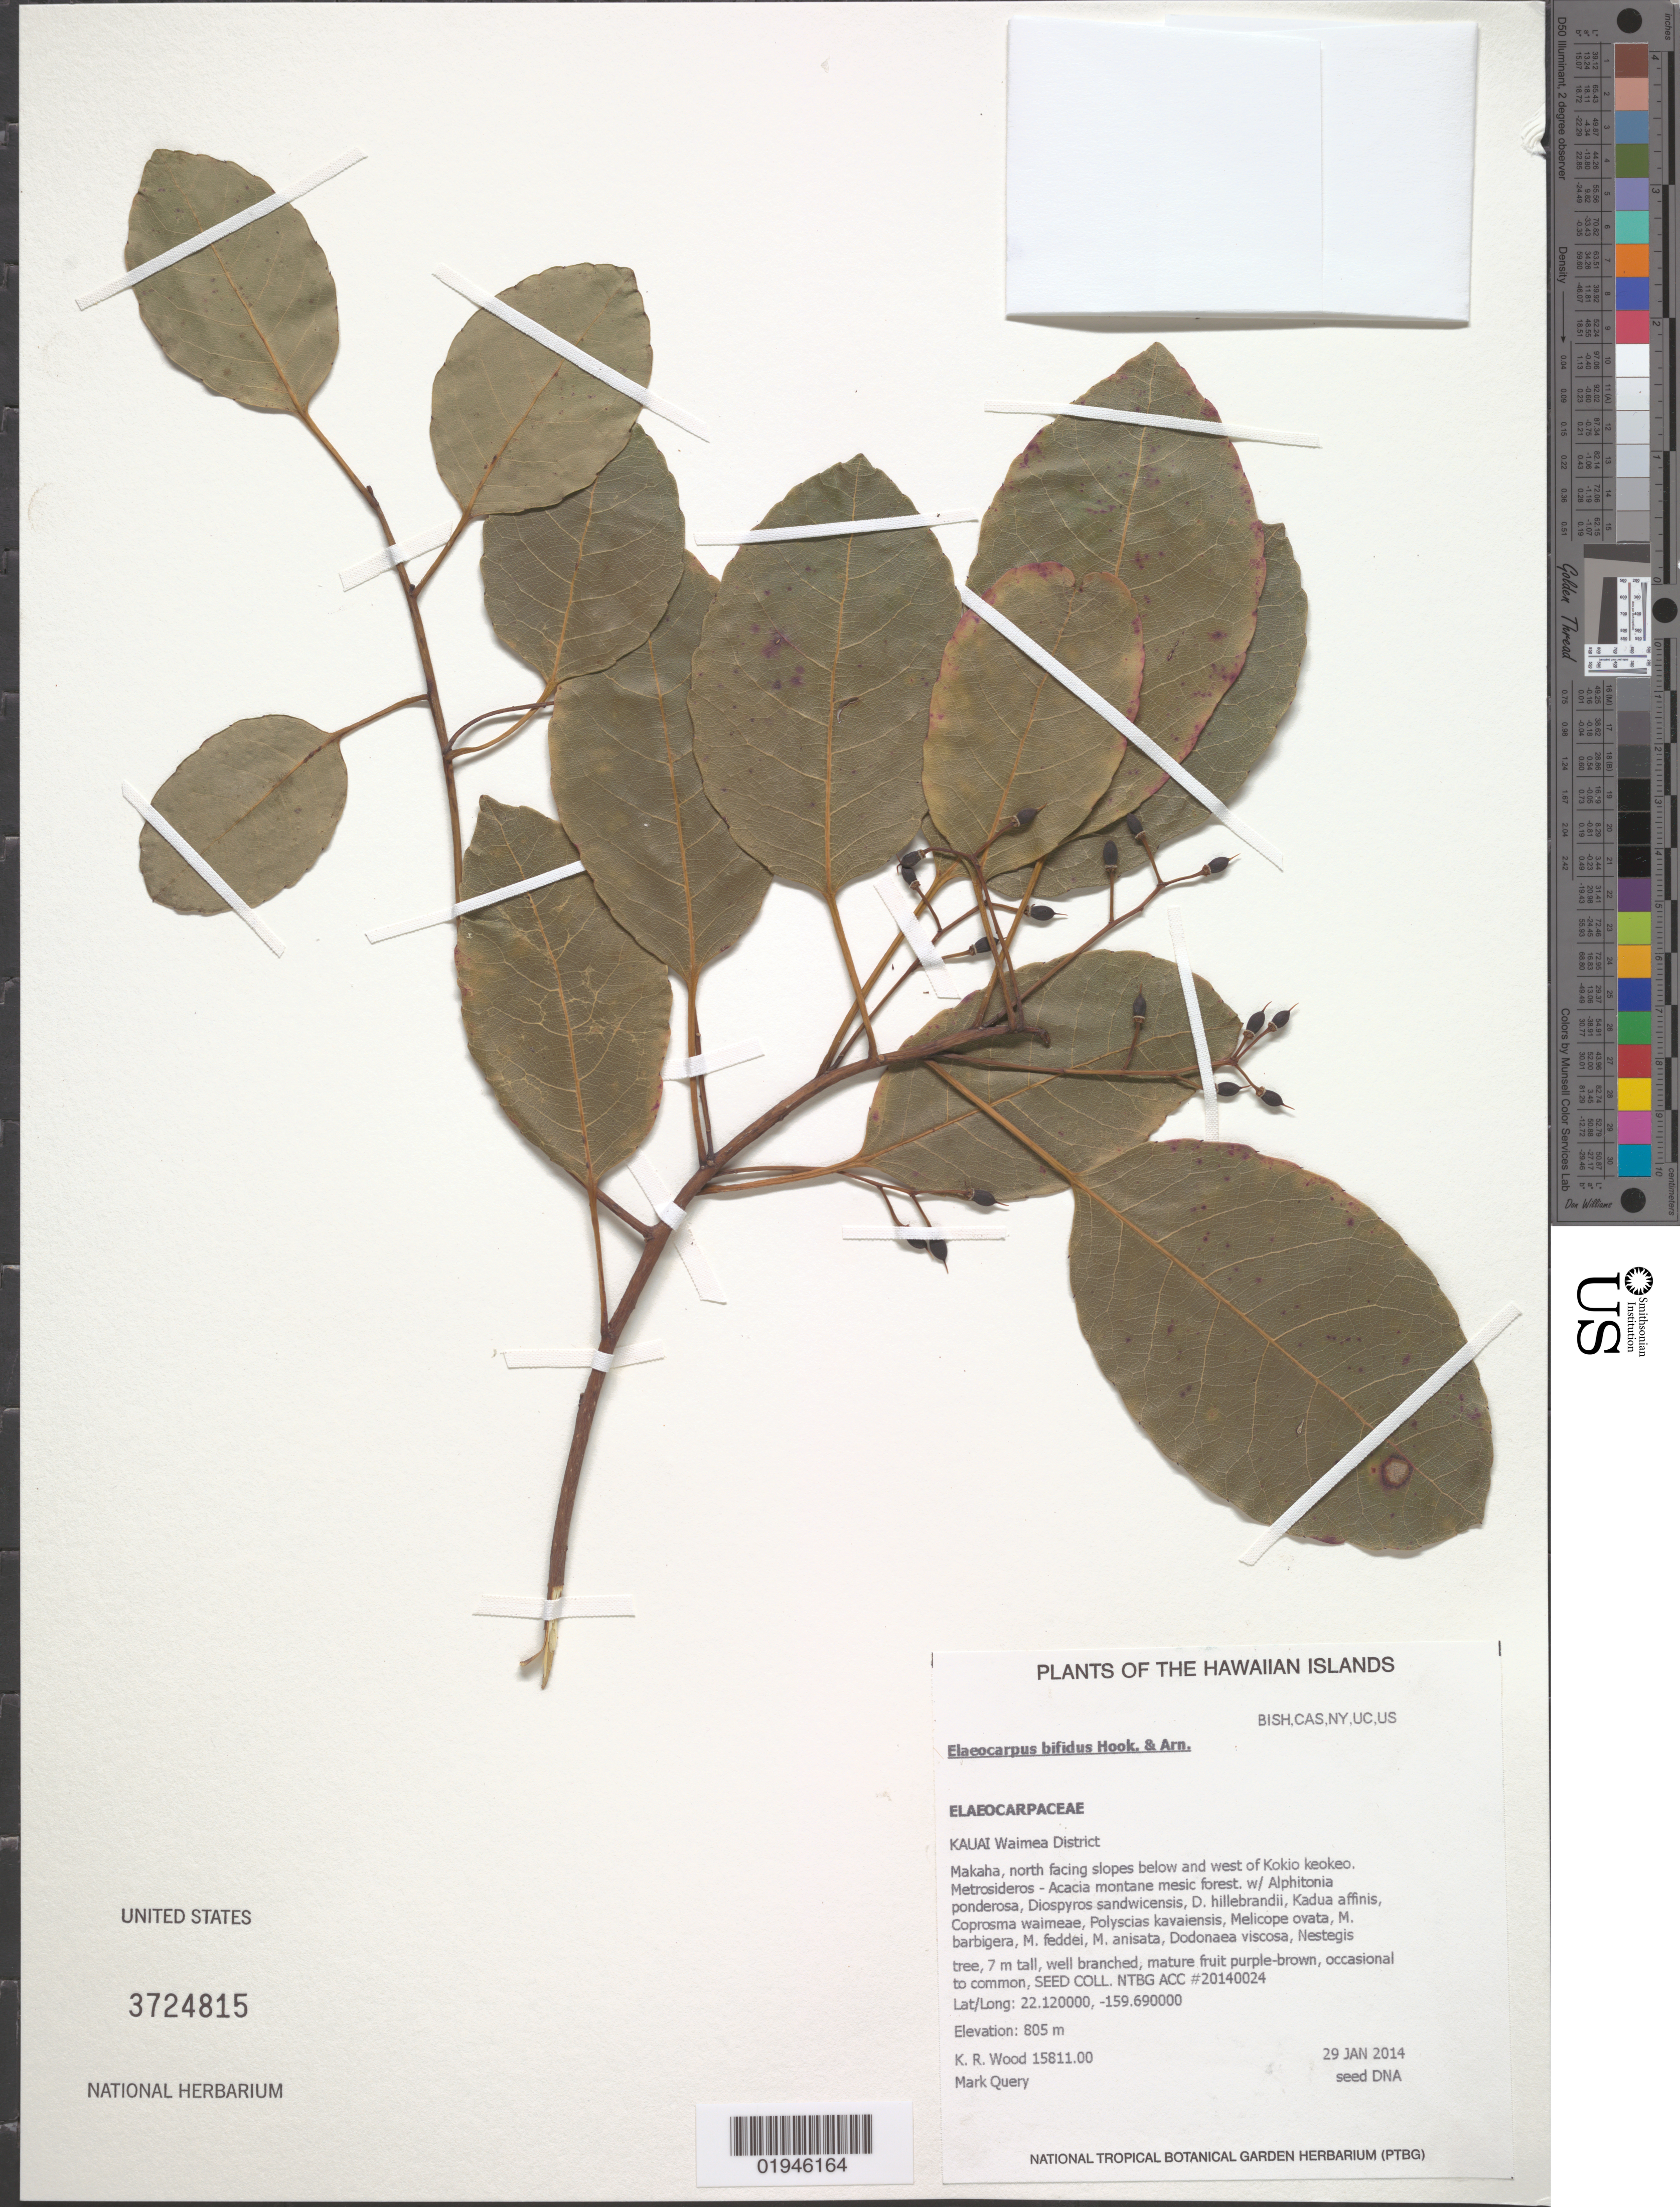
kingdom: Plantae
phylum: Tracheophyta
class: Magnoliopsida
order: Oxalidales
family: Elaeocarpaceae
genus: Elaeocarpus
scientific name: Elaeocarpus bifidus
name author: Hook. & Arn.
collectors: K. R. Wood & M. Query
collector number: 15811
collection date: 2014-01-29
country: United States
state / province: Hawaii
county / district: Kauai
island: Kaua'i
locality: Waimea District, Makaha, north facing slopes below and west of Kokio keokeo.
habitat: Montane mesic forest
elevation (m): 805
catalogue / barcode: US 3724815